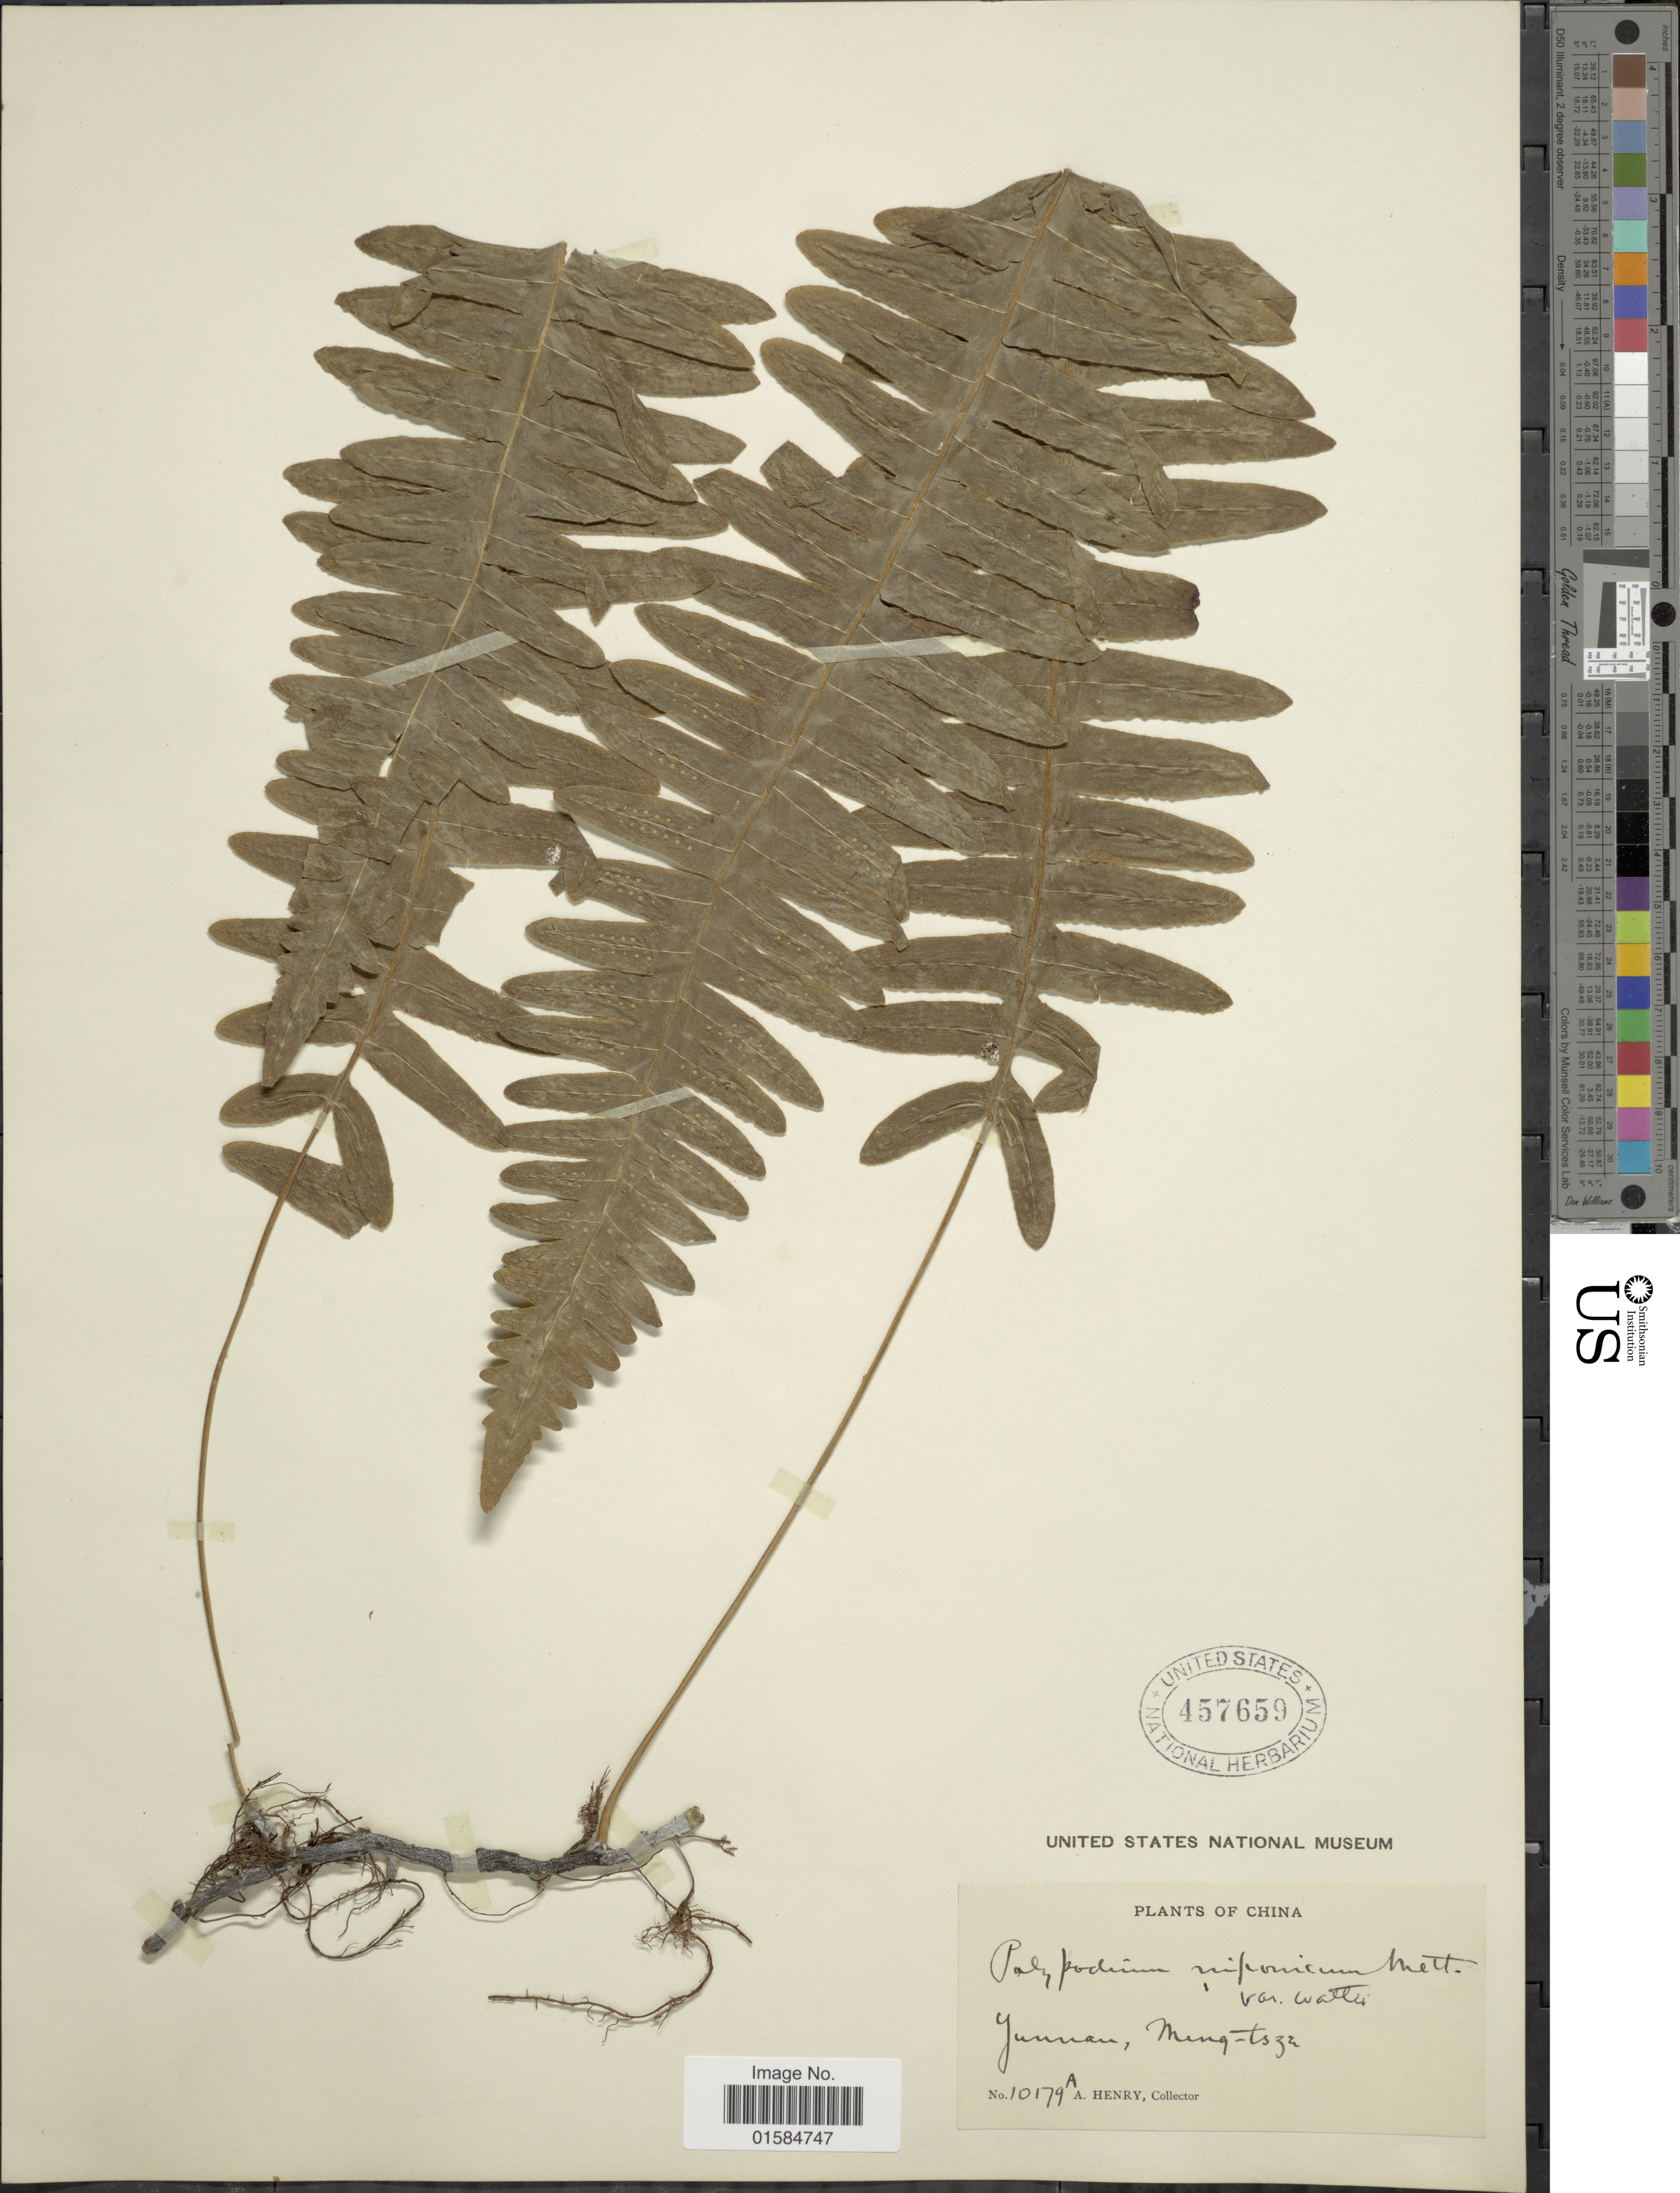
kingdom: Plantae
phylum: Tracheophyta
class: Polypodiopsida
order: Polypodiales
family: Polypodiaceae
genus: Goniophlebium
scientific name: Goniophlebium niponicum var. wattii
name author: (Bedd.) Bedd.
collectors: A. Henry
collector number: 10179 A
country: China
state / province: Yunnan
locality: Yunnan, Meng-tsze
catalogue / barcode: US 457659